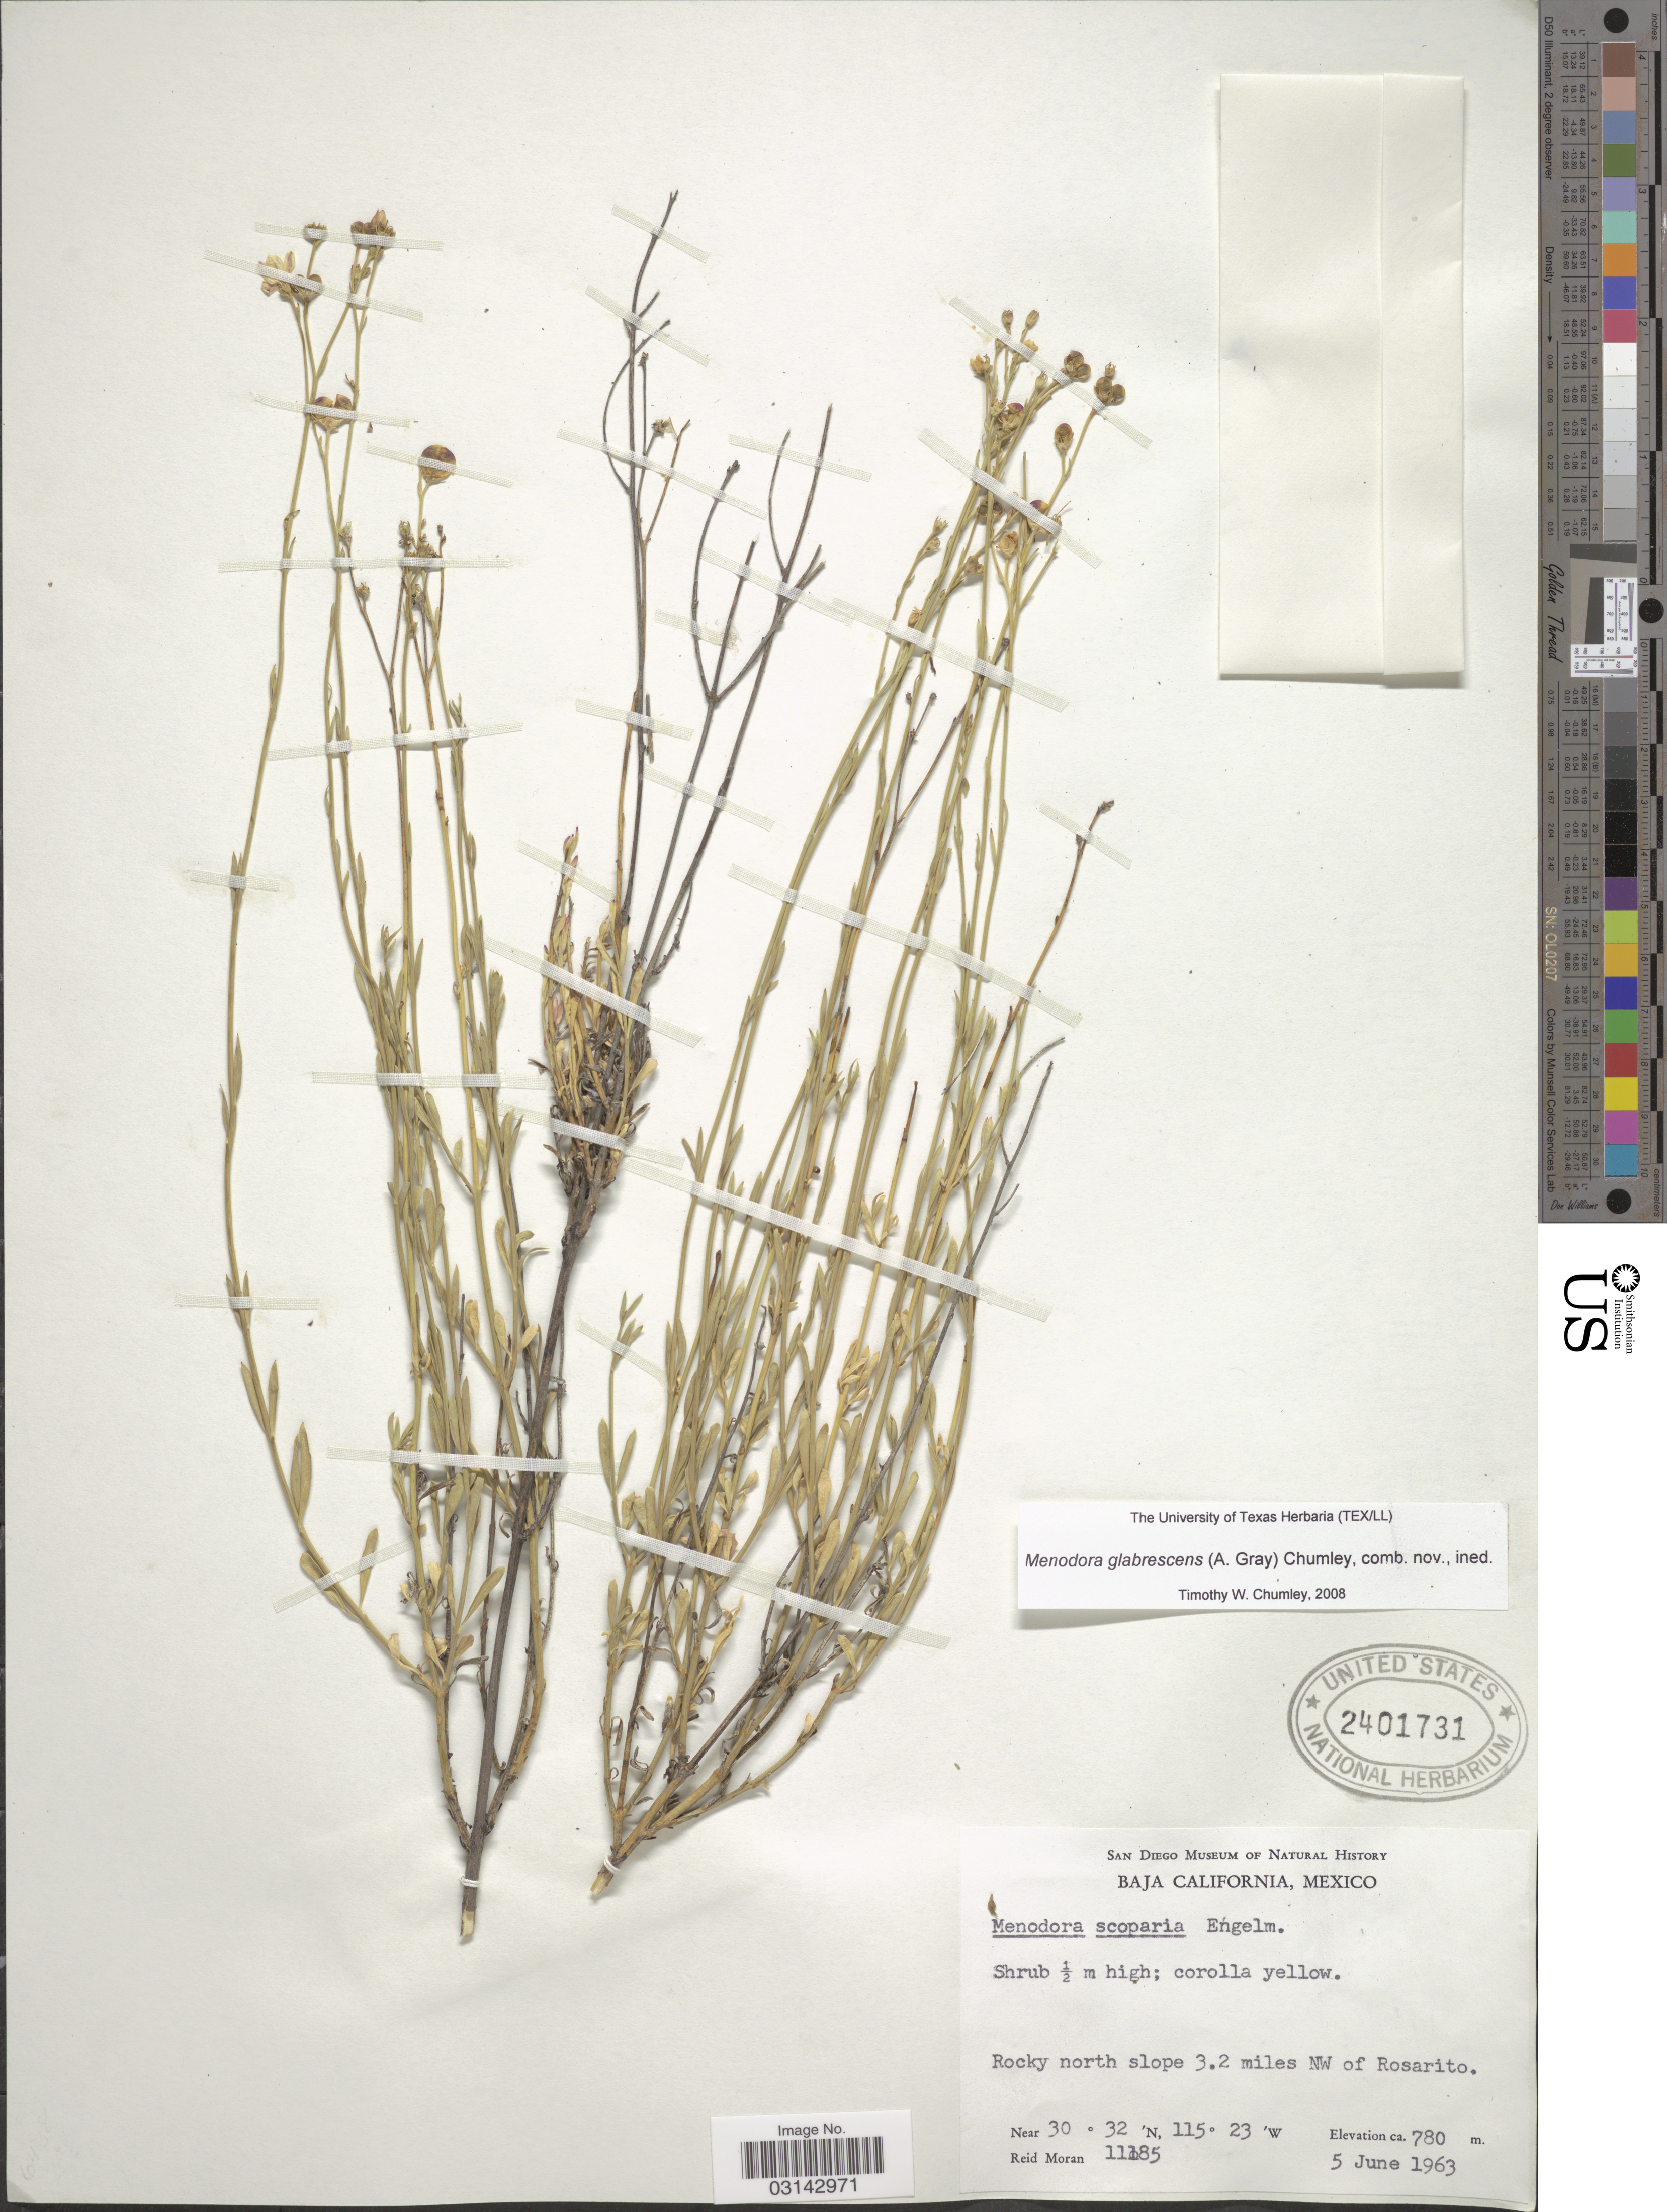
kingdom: Plantae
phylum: Tracheophyta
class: Magnoliopsida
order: Lamiales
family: Oleaceae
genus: Menodora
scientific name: Menodora glabrescens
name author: Chumley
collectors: R. V. Moran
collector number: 11185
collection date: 1963-06-05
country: Mexico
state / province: Baja California Norte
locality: Rocky north slope 3.2 miles NW of Rosarito.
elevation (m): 780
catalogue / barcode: US 2401731